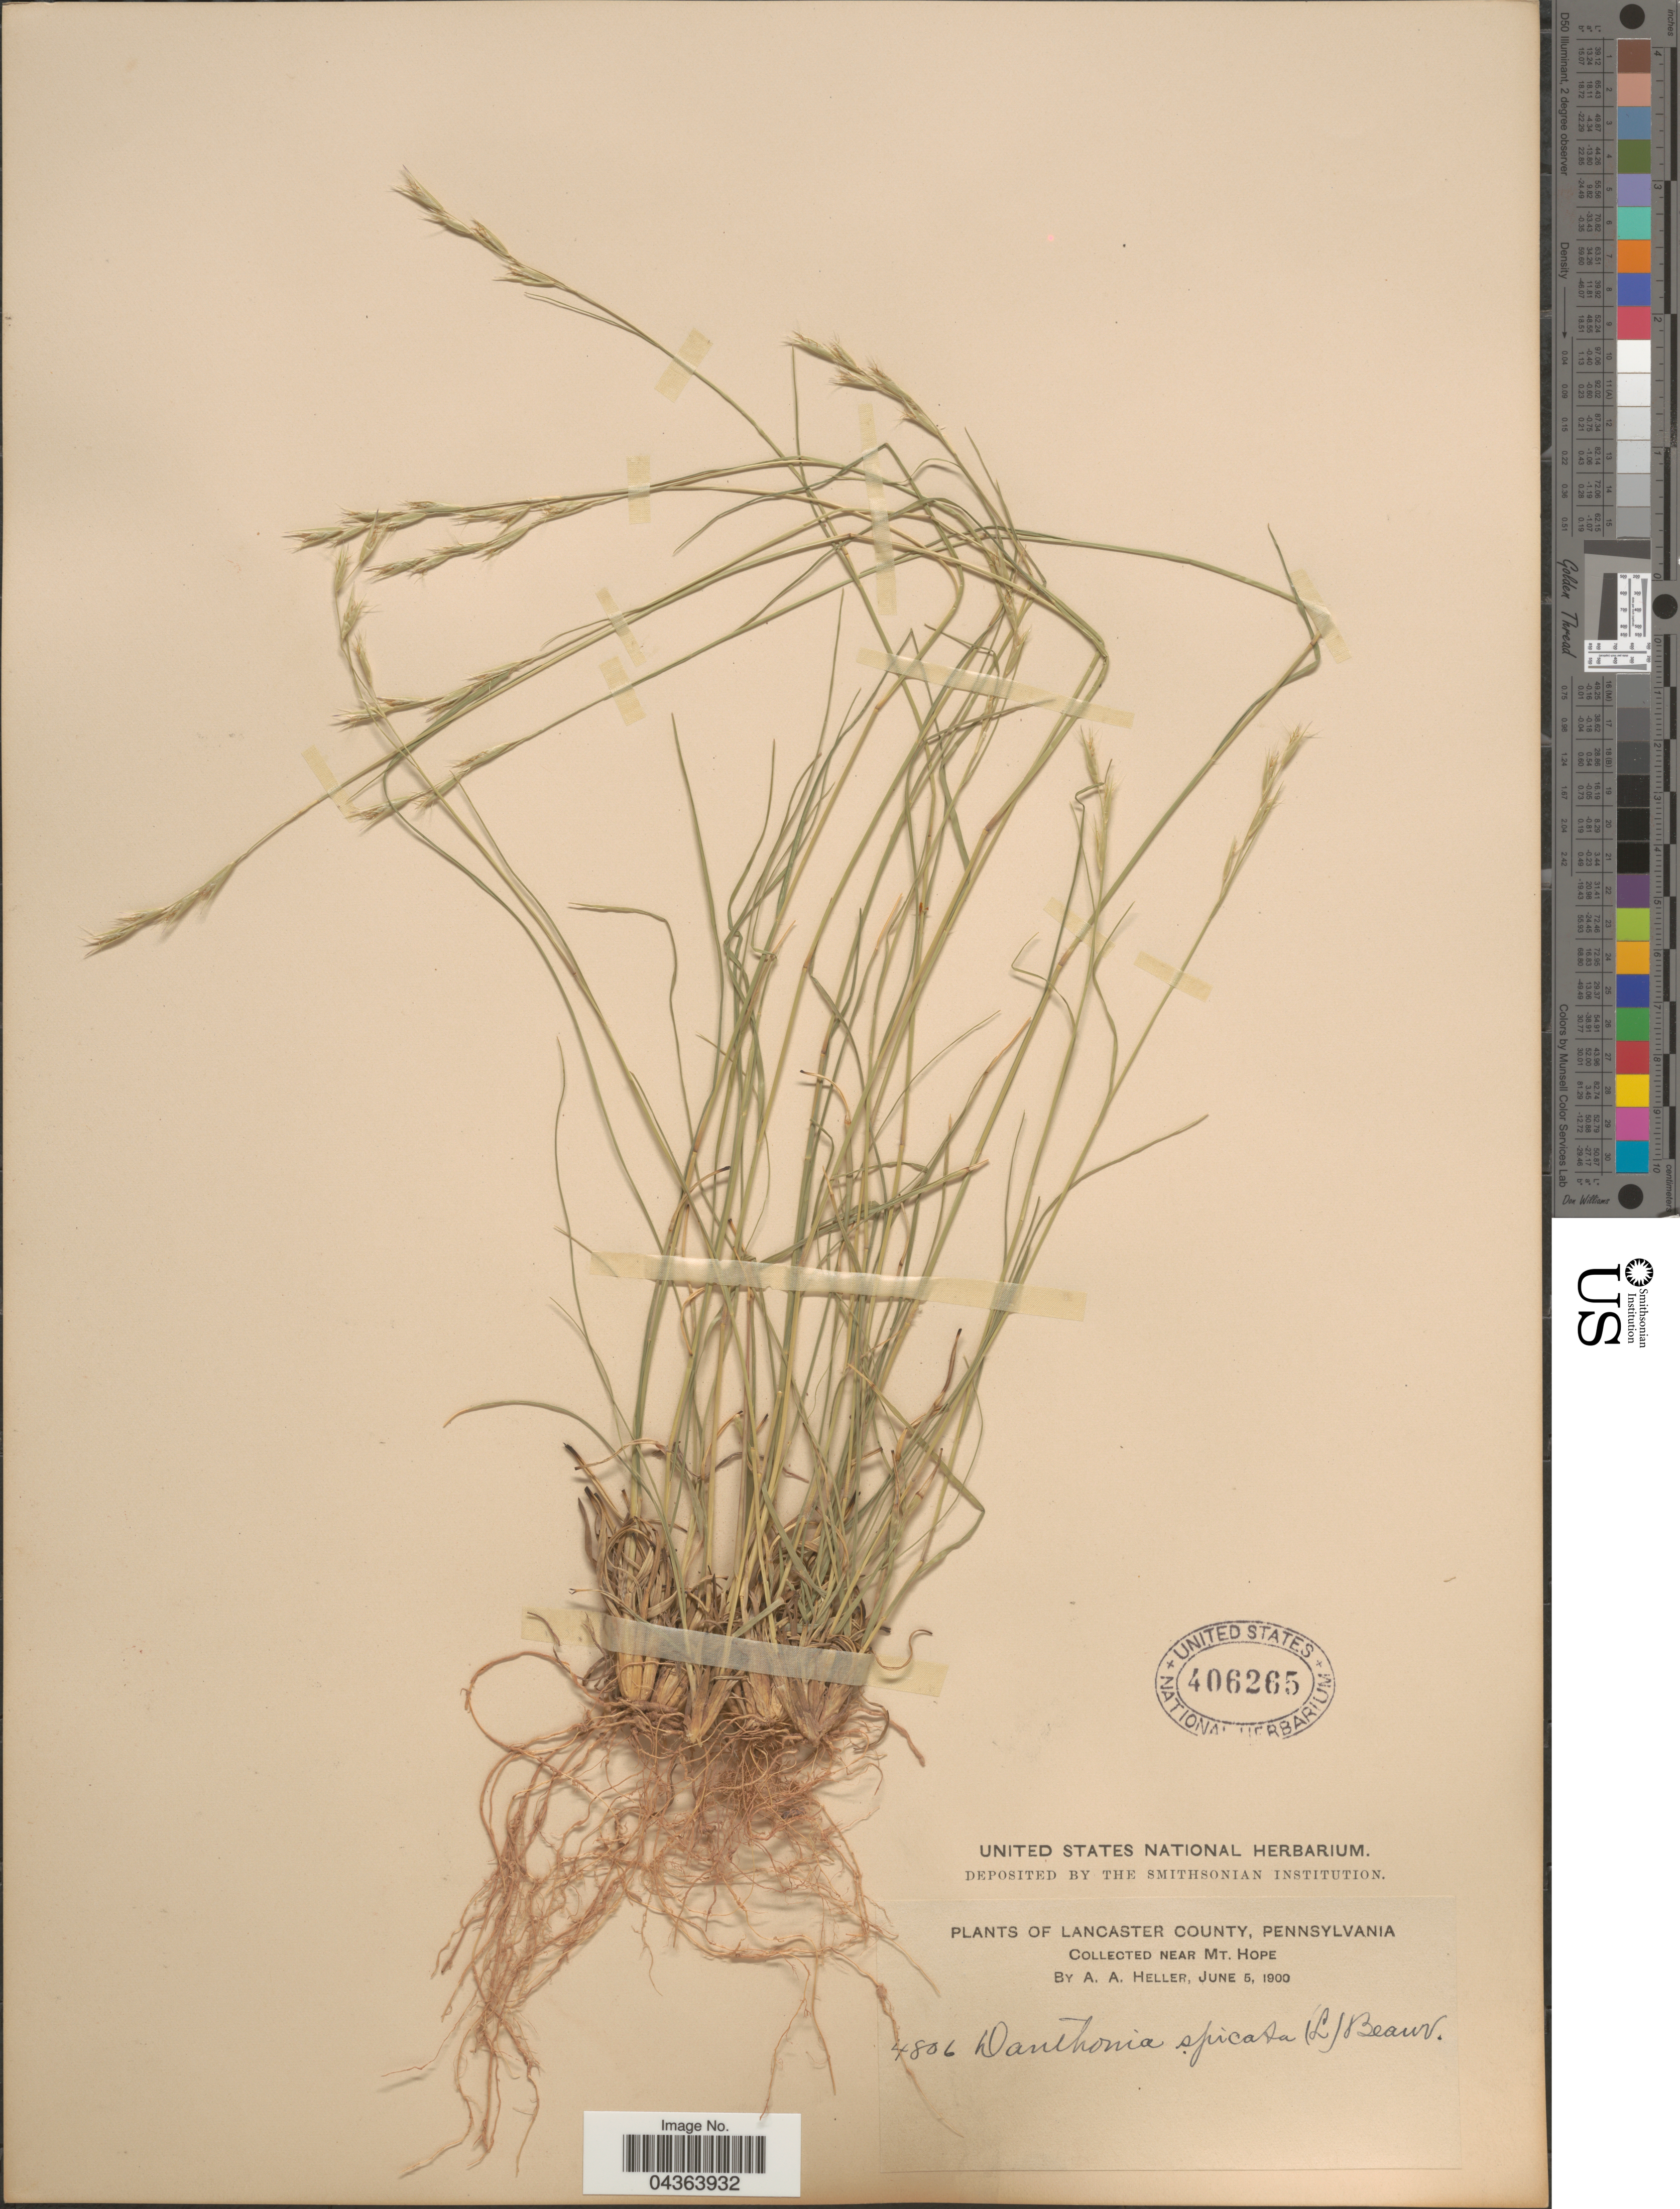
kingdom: Plantae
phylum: Tracheophyta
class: Liliopsida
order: Poales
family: Poaceae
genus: Danthonia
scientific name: Danthonia spicata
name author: (L.) P. Beauv. ex Roem. & Schult.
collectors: A. A. Heller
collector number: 4806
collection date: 1900-06-05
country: United States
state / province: Pennsylvania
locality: Lancaster County. Near Mt. Hope.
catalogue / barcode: US 406265